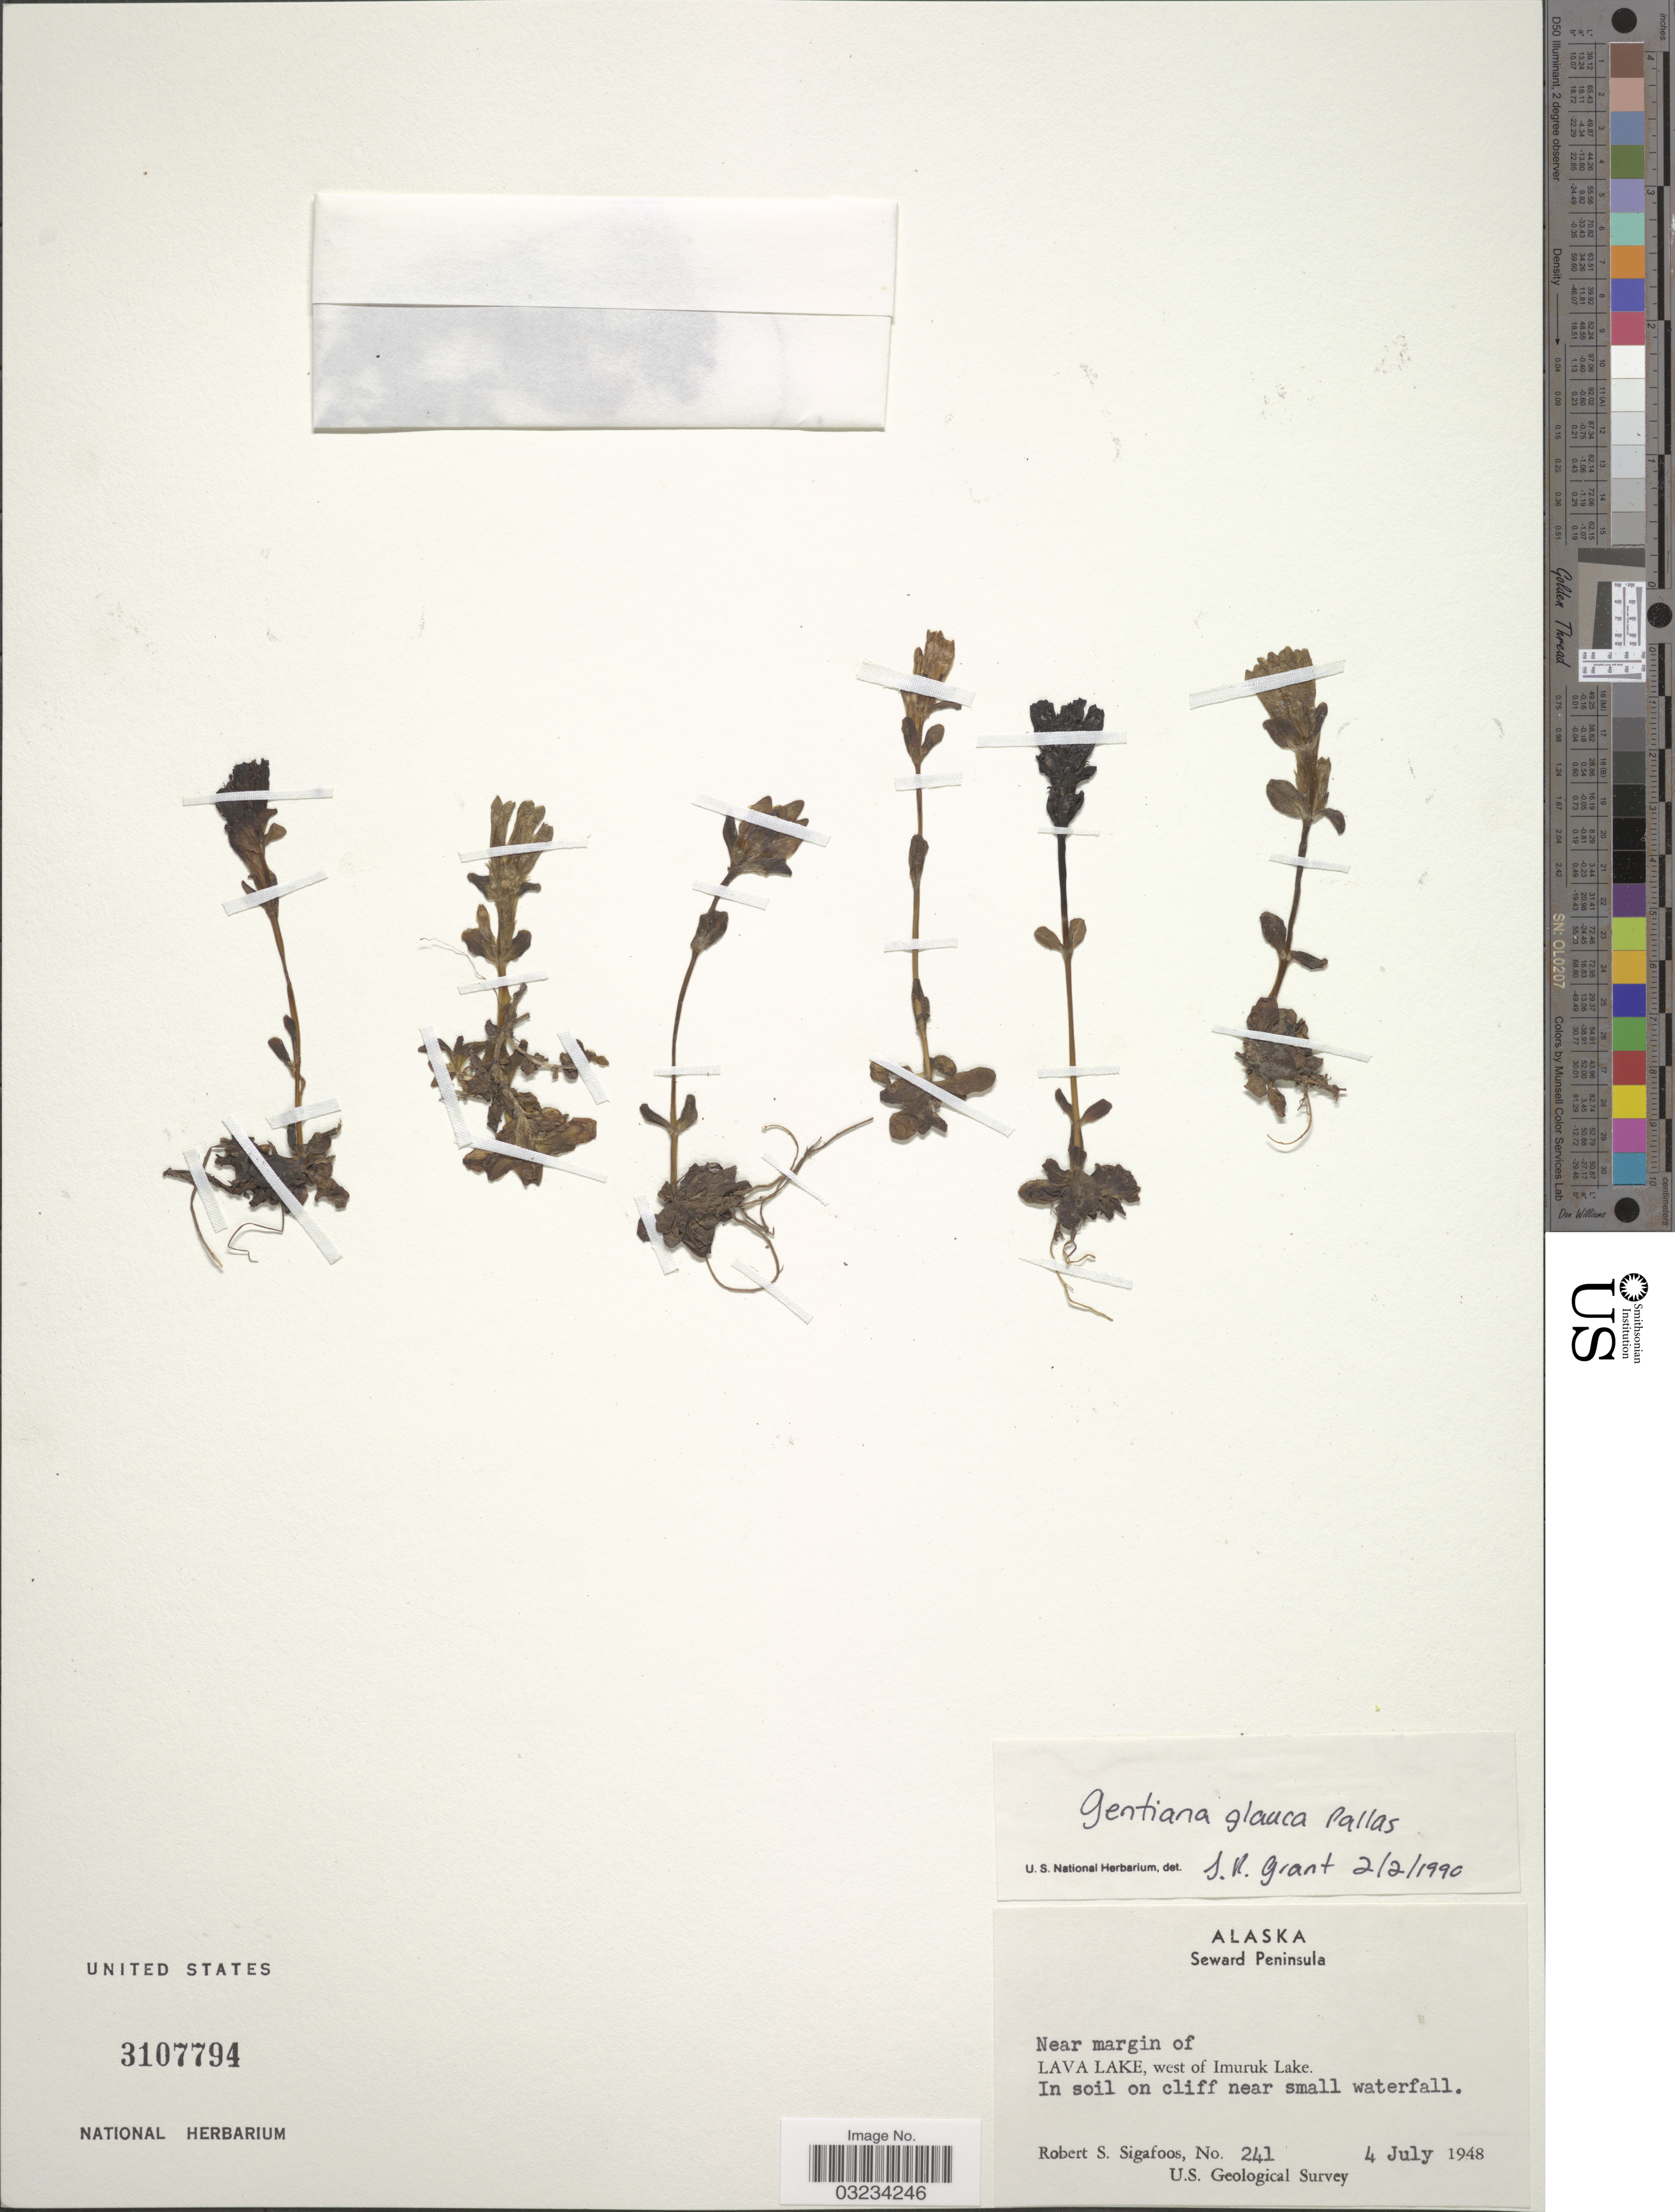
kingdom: Plantae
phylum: Tracheophyta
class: Magnoliopsida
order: Gentianales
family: Gentianaceae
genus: Gentiana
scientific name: Gentiana glauca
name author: Pall.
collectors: R. Sigafoos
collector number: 241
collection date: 1948-07-04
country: United States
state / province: Alaska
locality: Seward Peninsula, Near margin of Lava Lake, west of Imuruk Lake.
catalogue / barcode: US 3107794